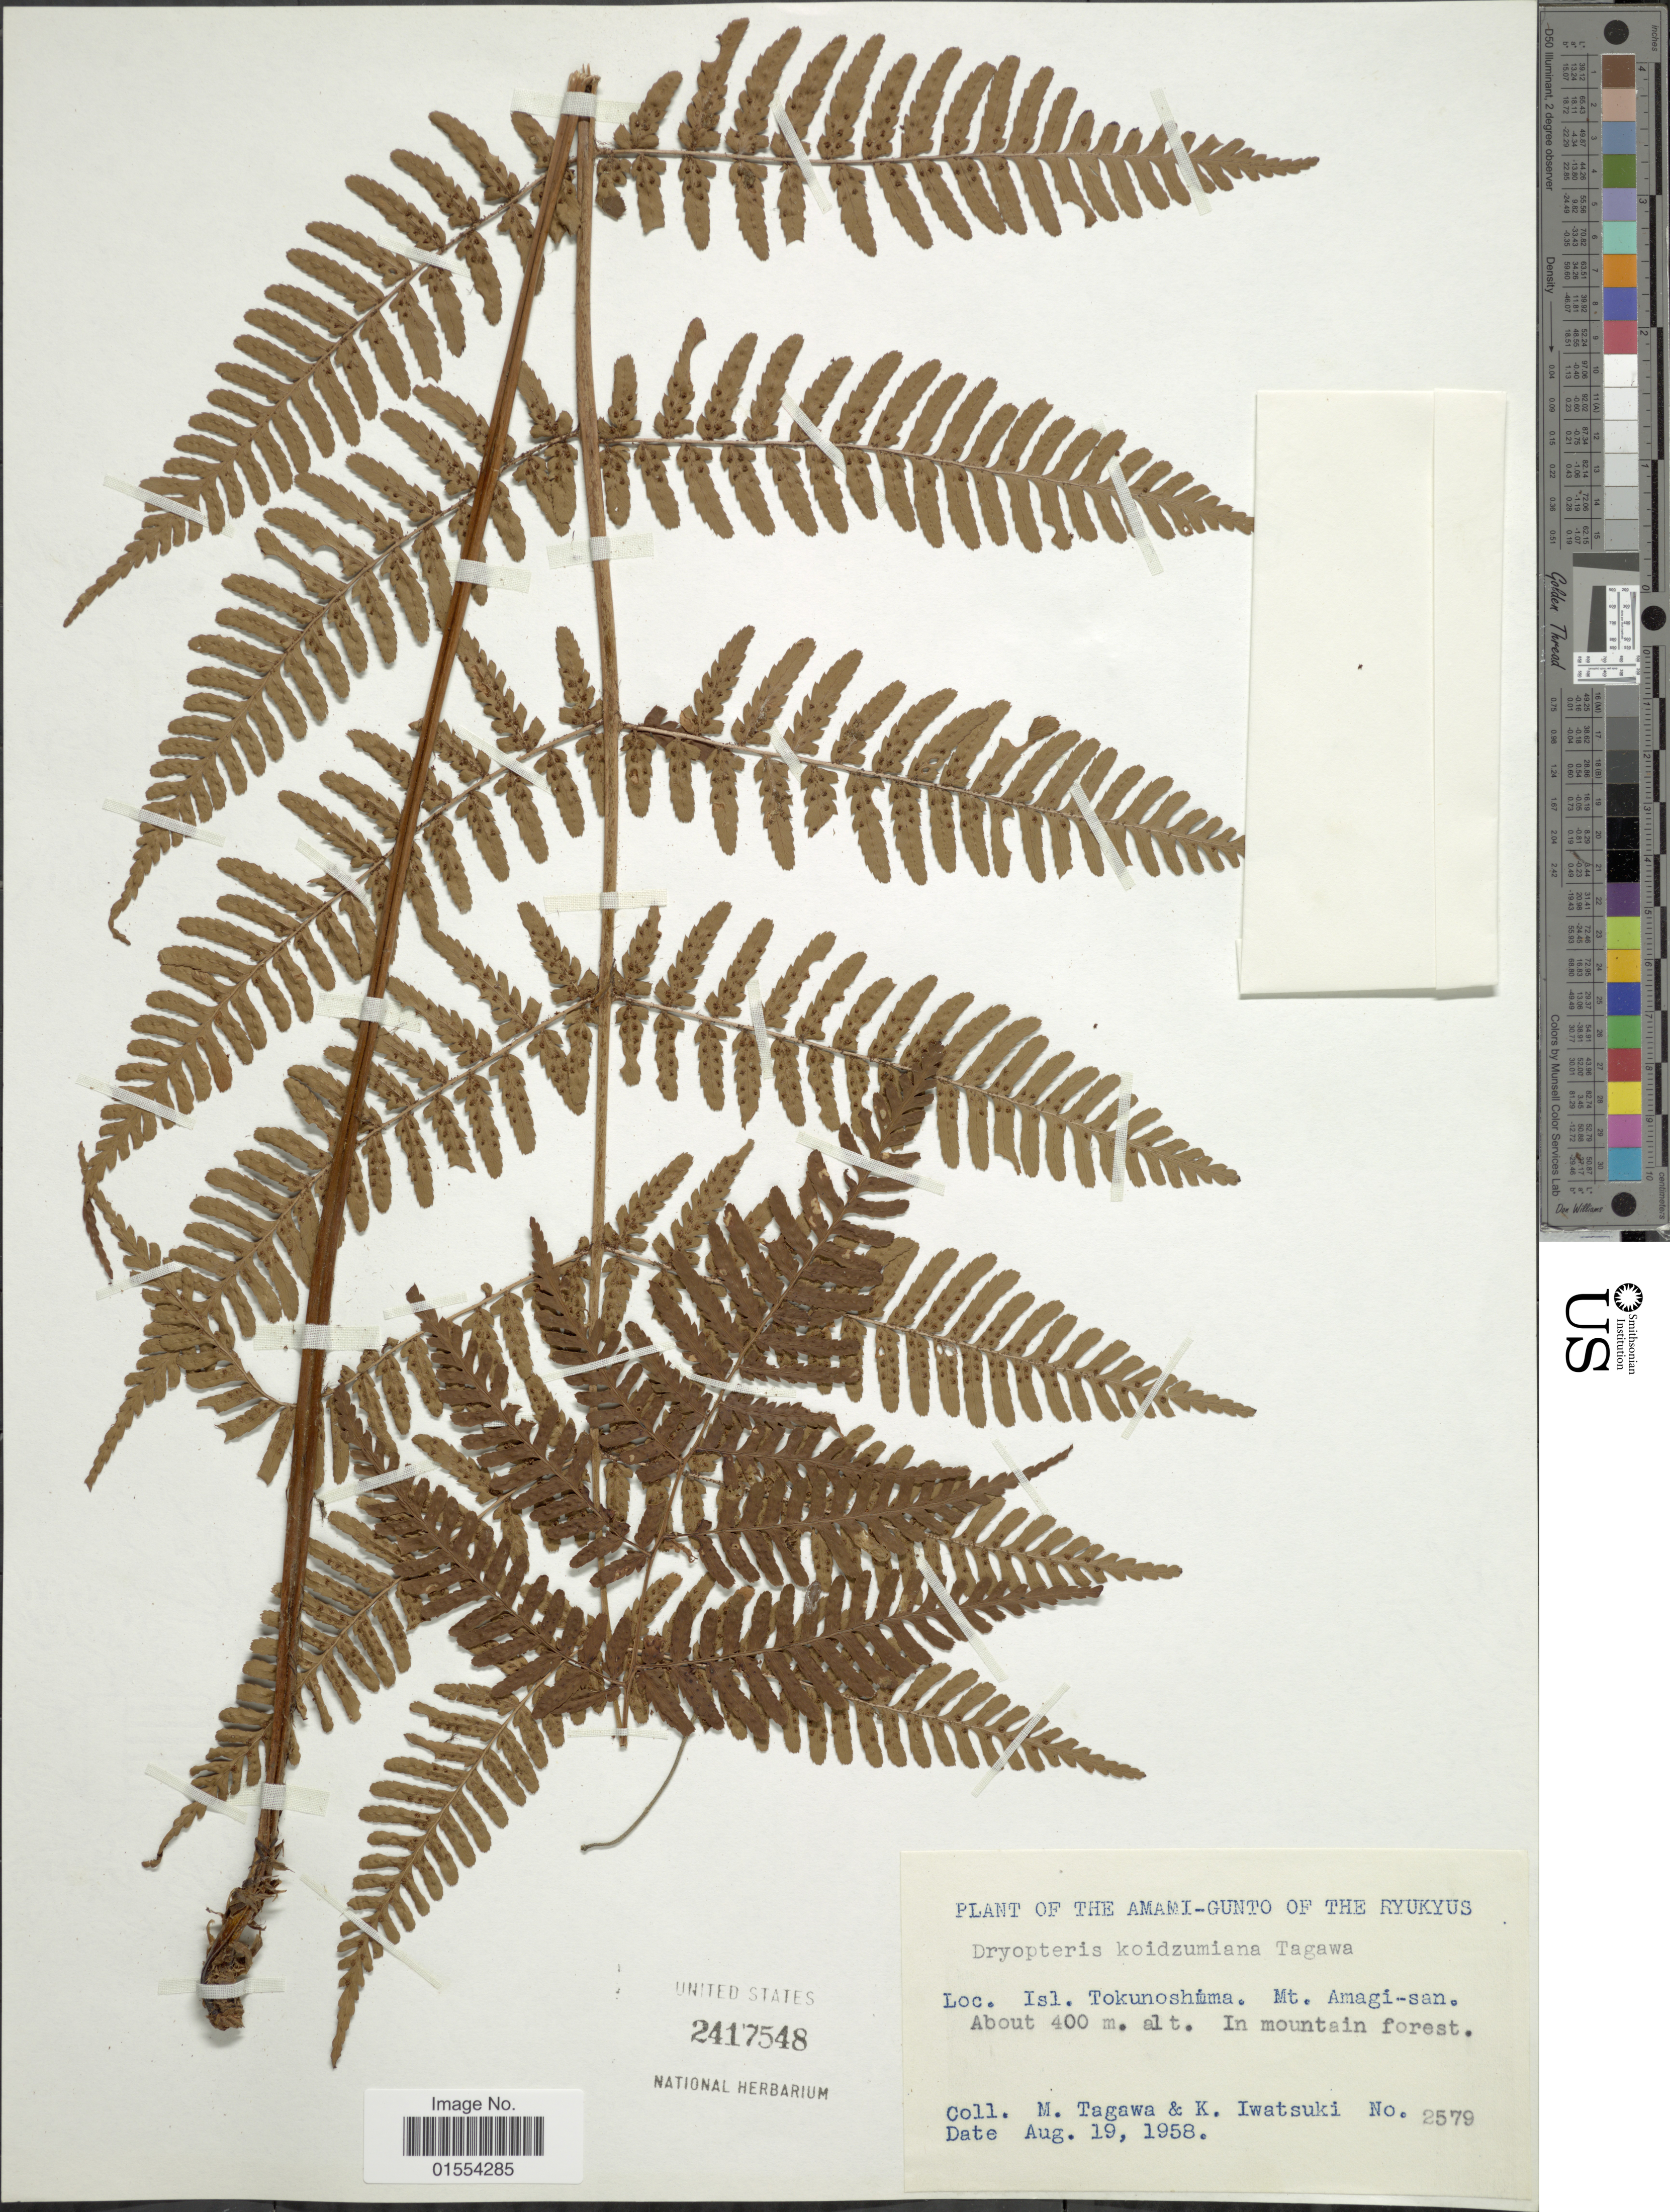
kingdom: Plantae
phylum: Tracheophyta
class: Polypodiopsida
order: Polypodiales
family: Dryopteridaceae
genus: Dryopteris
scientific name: Dryopteris koidzumiana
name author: Tagawa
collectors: M. Tagawa & K. Iwatsuki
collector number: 2579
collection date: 1958-08-19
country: Japan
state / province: Okinawa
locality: Amami-Gunto of the Ryukyus, Isl. Tokunoshima, Mt. Amagi-san.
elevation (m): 400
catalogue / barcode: US 2417548